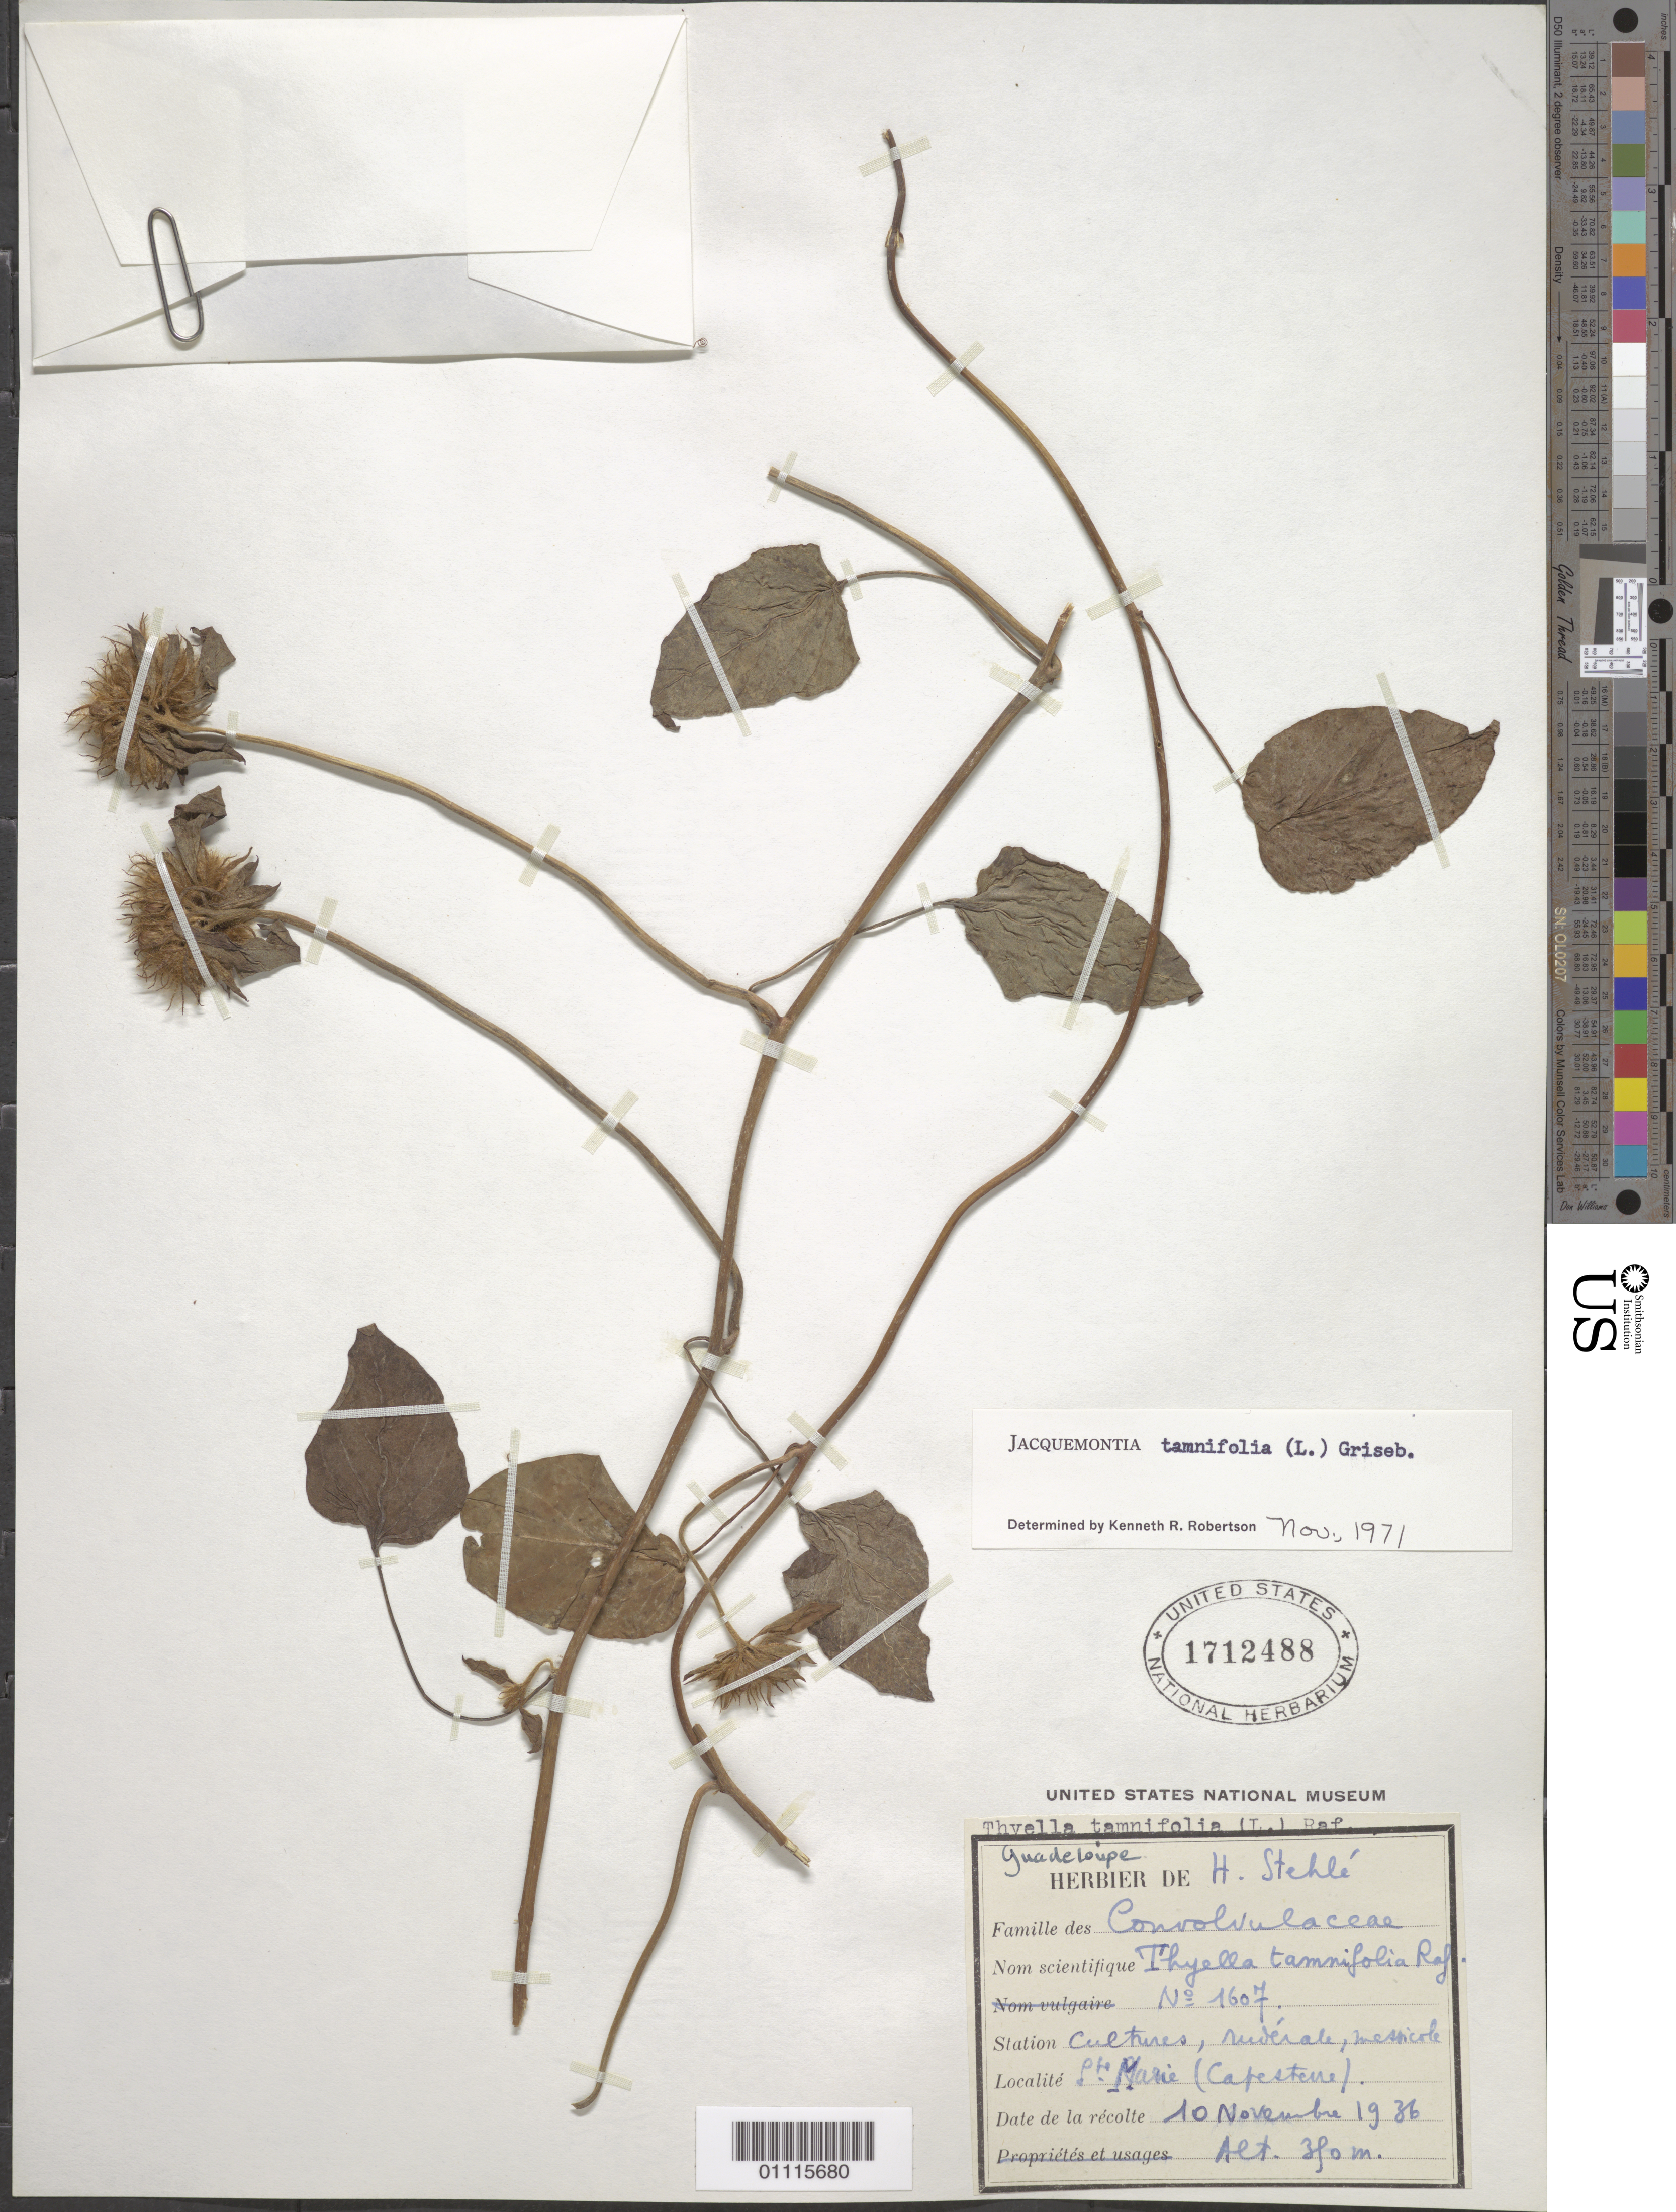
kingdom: Plantae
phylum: Tracheophyta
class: Magnoliopsida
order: Solanales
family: Convolvulaceae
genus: Jacquemontia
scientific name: Jacquemontia tamnifolia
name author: (L.) Griseb.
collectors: H. Stehlé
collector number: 1607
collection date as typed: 10 Nov 1936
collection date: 1936-11-10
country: Guadeloupe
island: Basse Terre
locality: St. Marie (Capesterre).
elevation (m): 380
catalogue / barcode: US 1712488